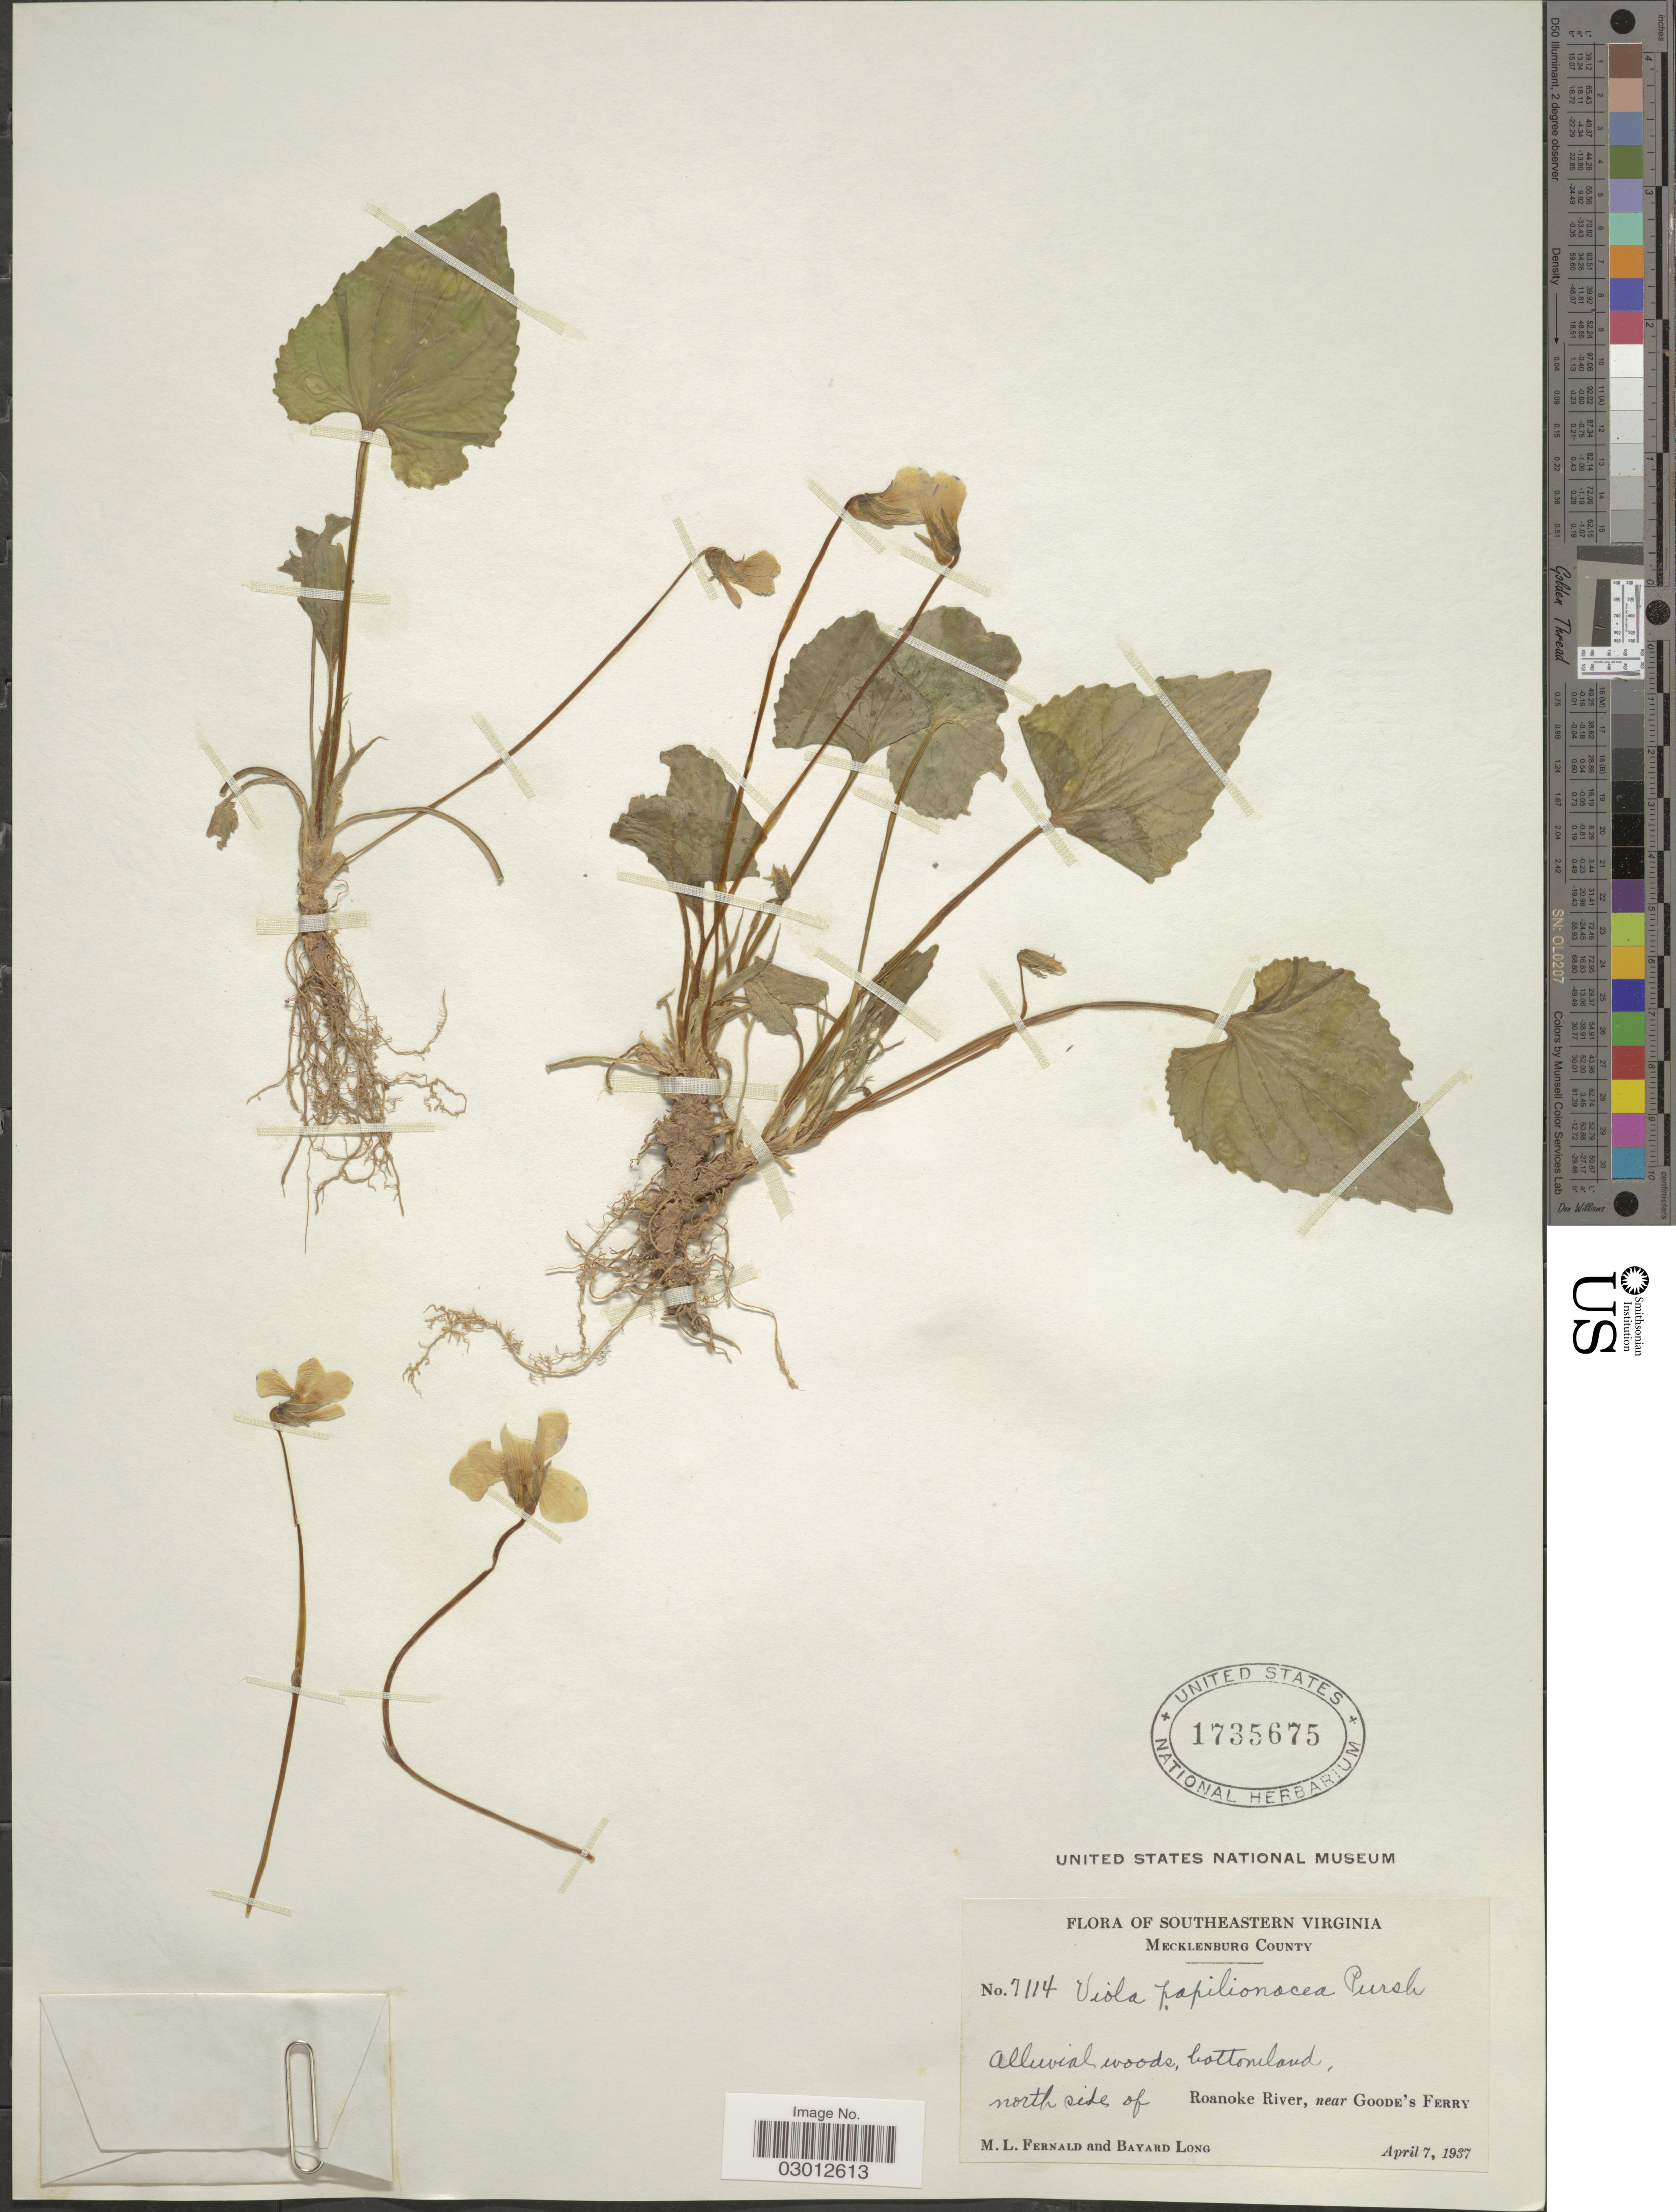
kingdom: Plantae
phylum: Tracheophyta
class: Magnoliopsida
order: Malpighiales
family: Violaceae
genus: Viola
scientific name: Viola papilionacea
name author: Pursh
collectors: M. L. Fernald & B. Long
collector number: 7114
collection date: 1937-04-07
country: United States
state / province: Virginia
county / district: Mecklenburg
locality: Southeastern Virginia, Mecklenburg County, alluvial woods, bottomland, north side of Roanoke River, near Goode's Ferry.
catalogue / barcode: US 1735675